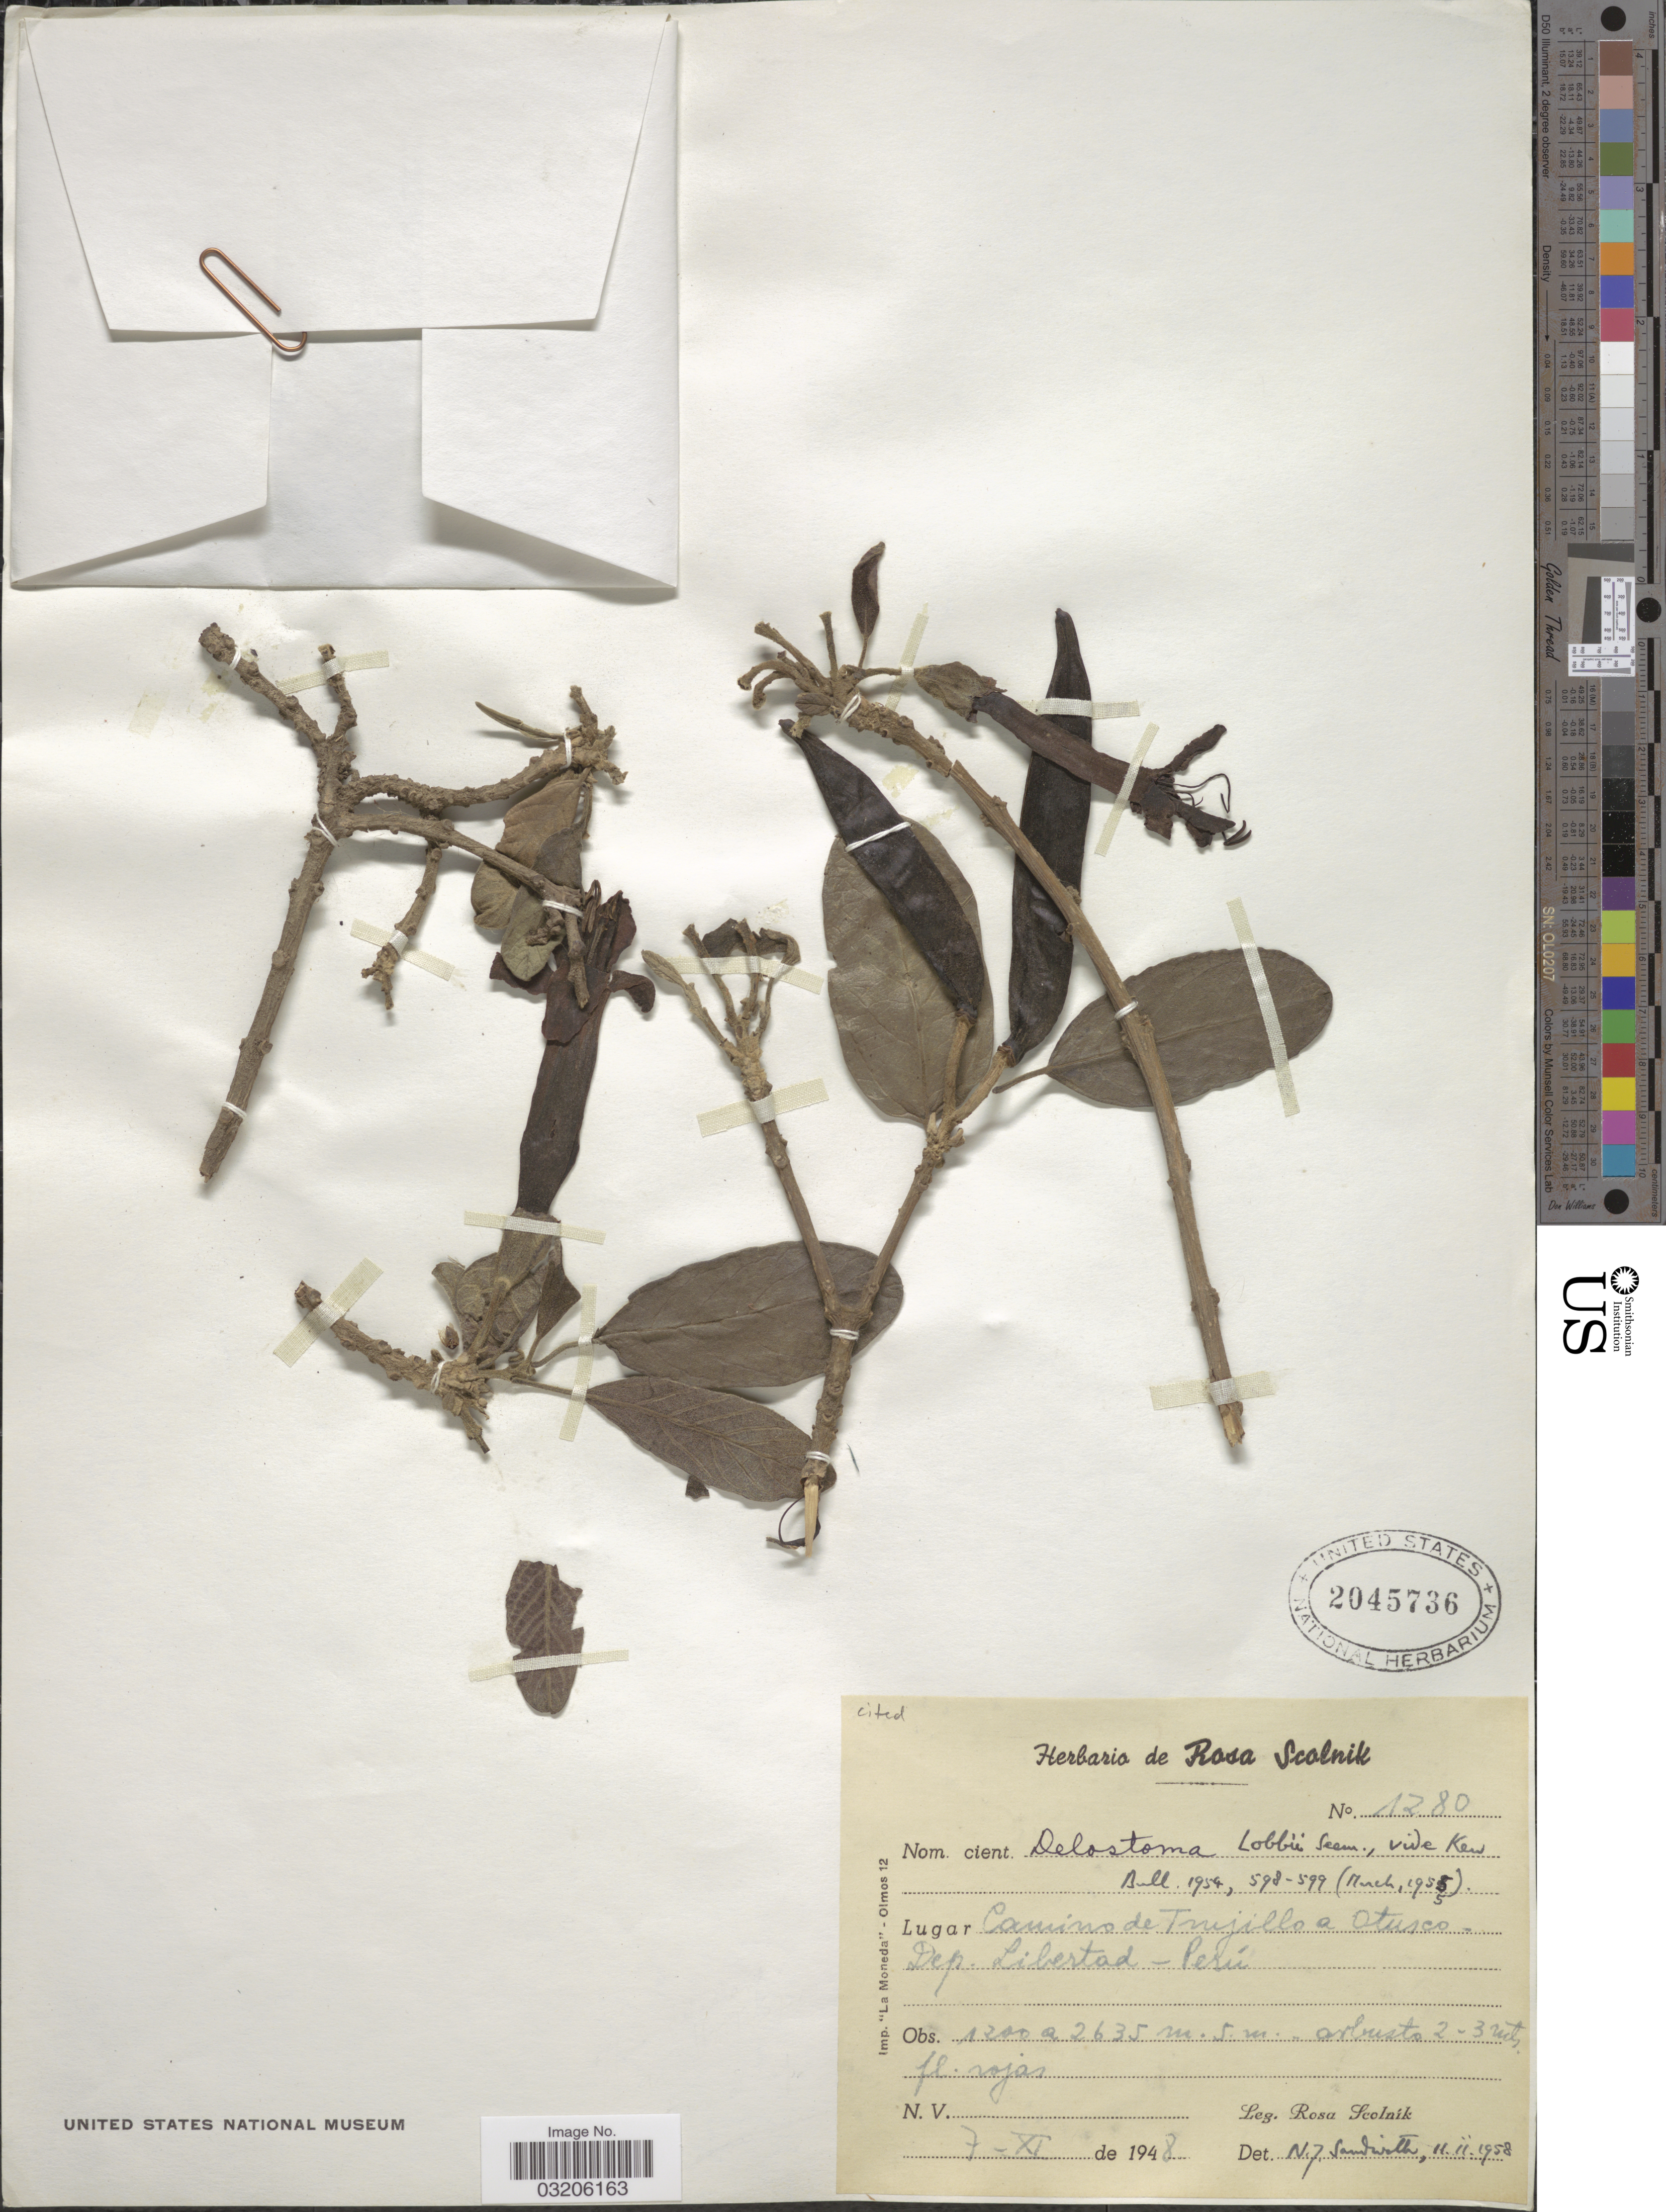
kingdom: Plantae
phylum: Tracheophyta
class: Magnoliopsida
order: Lamiales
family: Bignoniaceae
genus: Delostoma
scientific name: Delostoma lobbii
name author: Seem.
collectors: R. Scolnik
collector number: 1280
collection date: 1948-11-07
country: Peru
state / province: La Libertad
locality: Camino de Trujillo a Otusco. Dep. Libertad.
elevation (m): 1200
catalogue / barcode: US 2045736